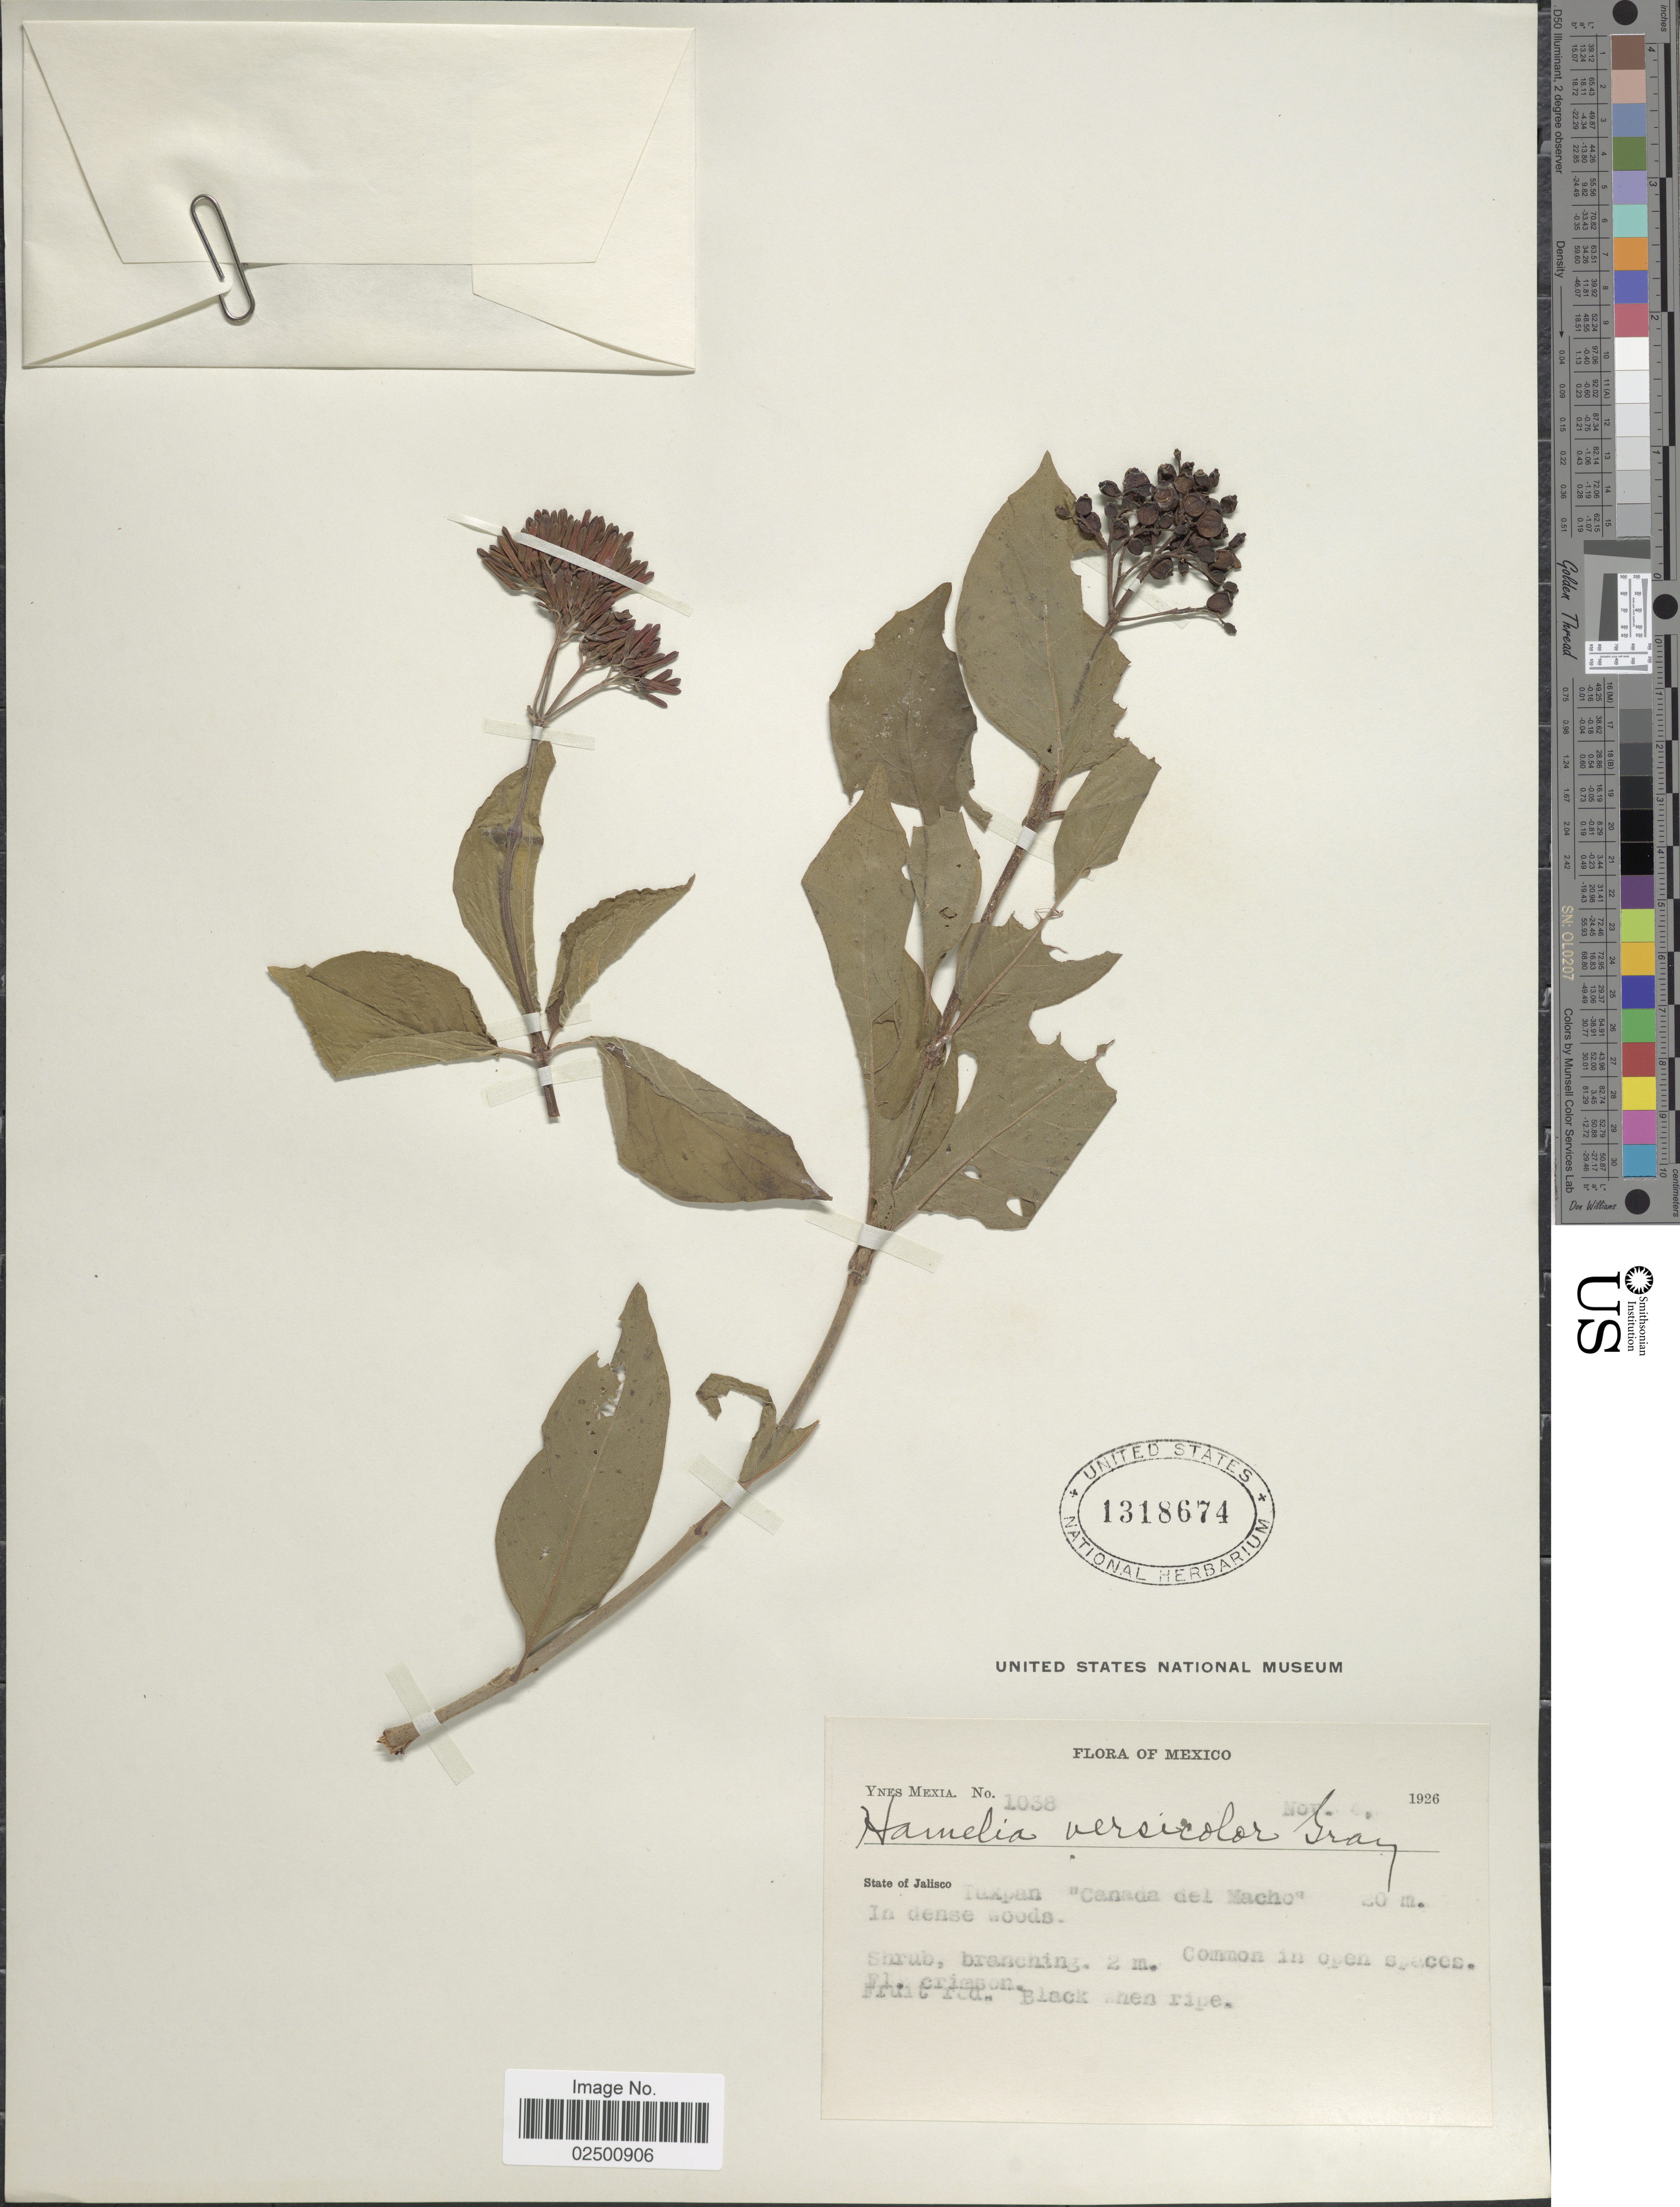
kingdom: Plantae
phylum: Tracheophyta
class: Magnoliopsida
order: Gentianales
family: Rubiaceae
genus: Hamelia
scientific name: Hamelia versicolor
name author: A. Gray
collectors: Y. Mexia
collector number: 1038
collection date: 1926-11-04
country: Mexico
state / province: Jalisco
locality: Tuxpan "Canada del Macho." In dense woods.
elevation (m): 20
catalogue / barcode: US 1318674